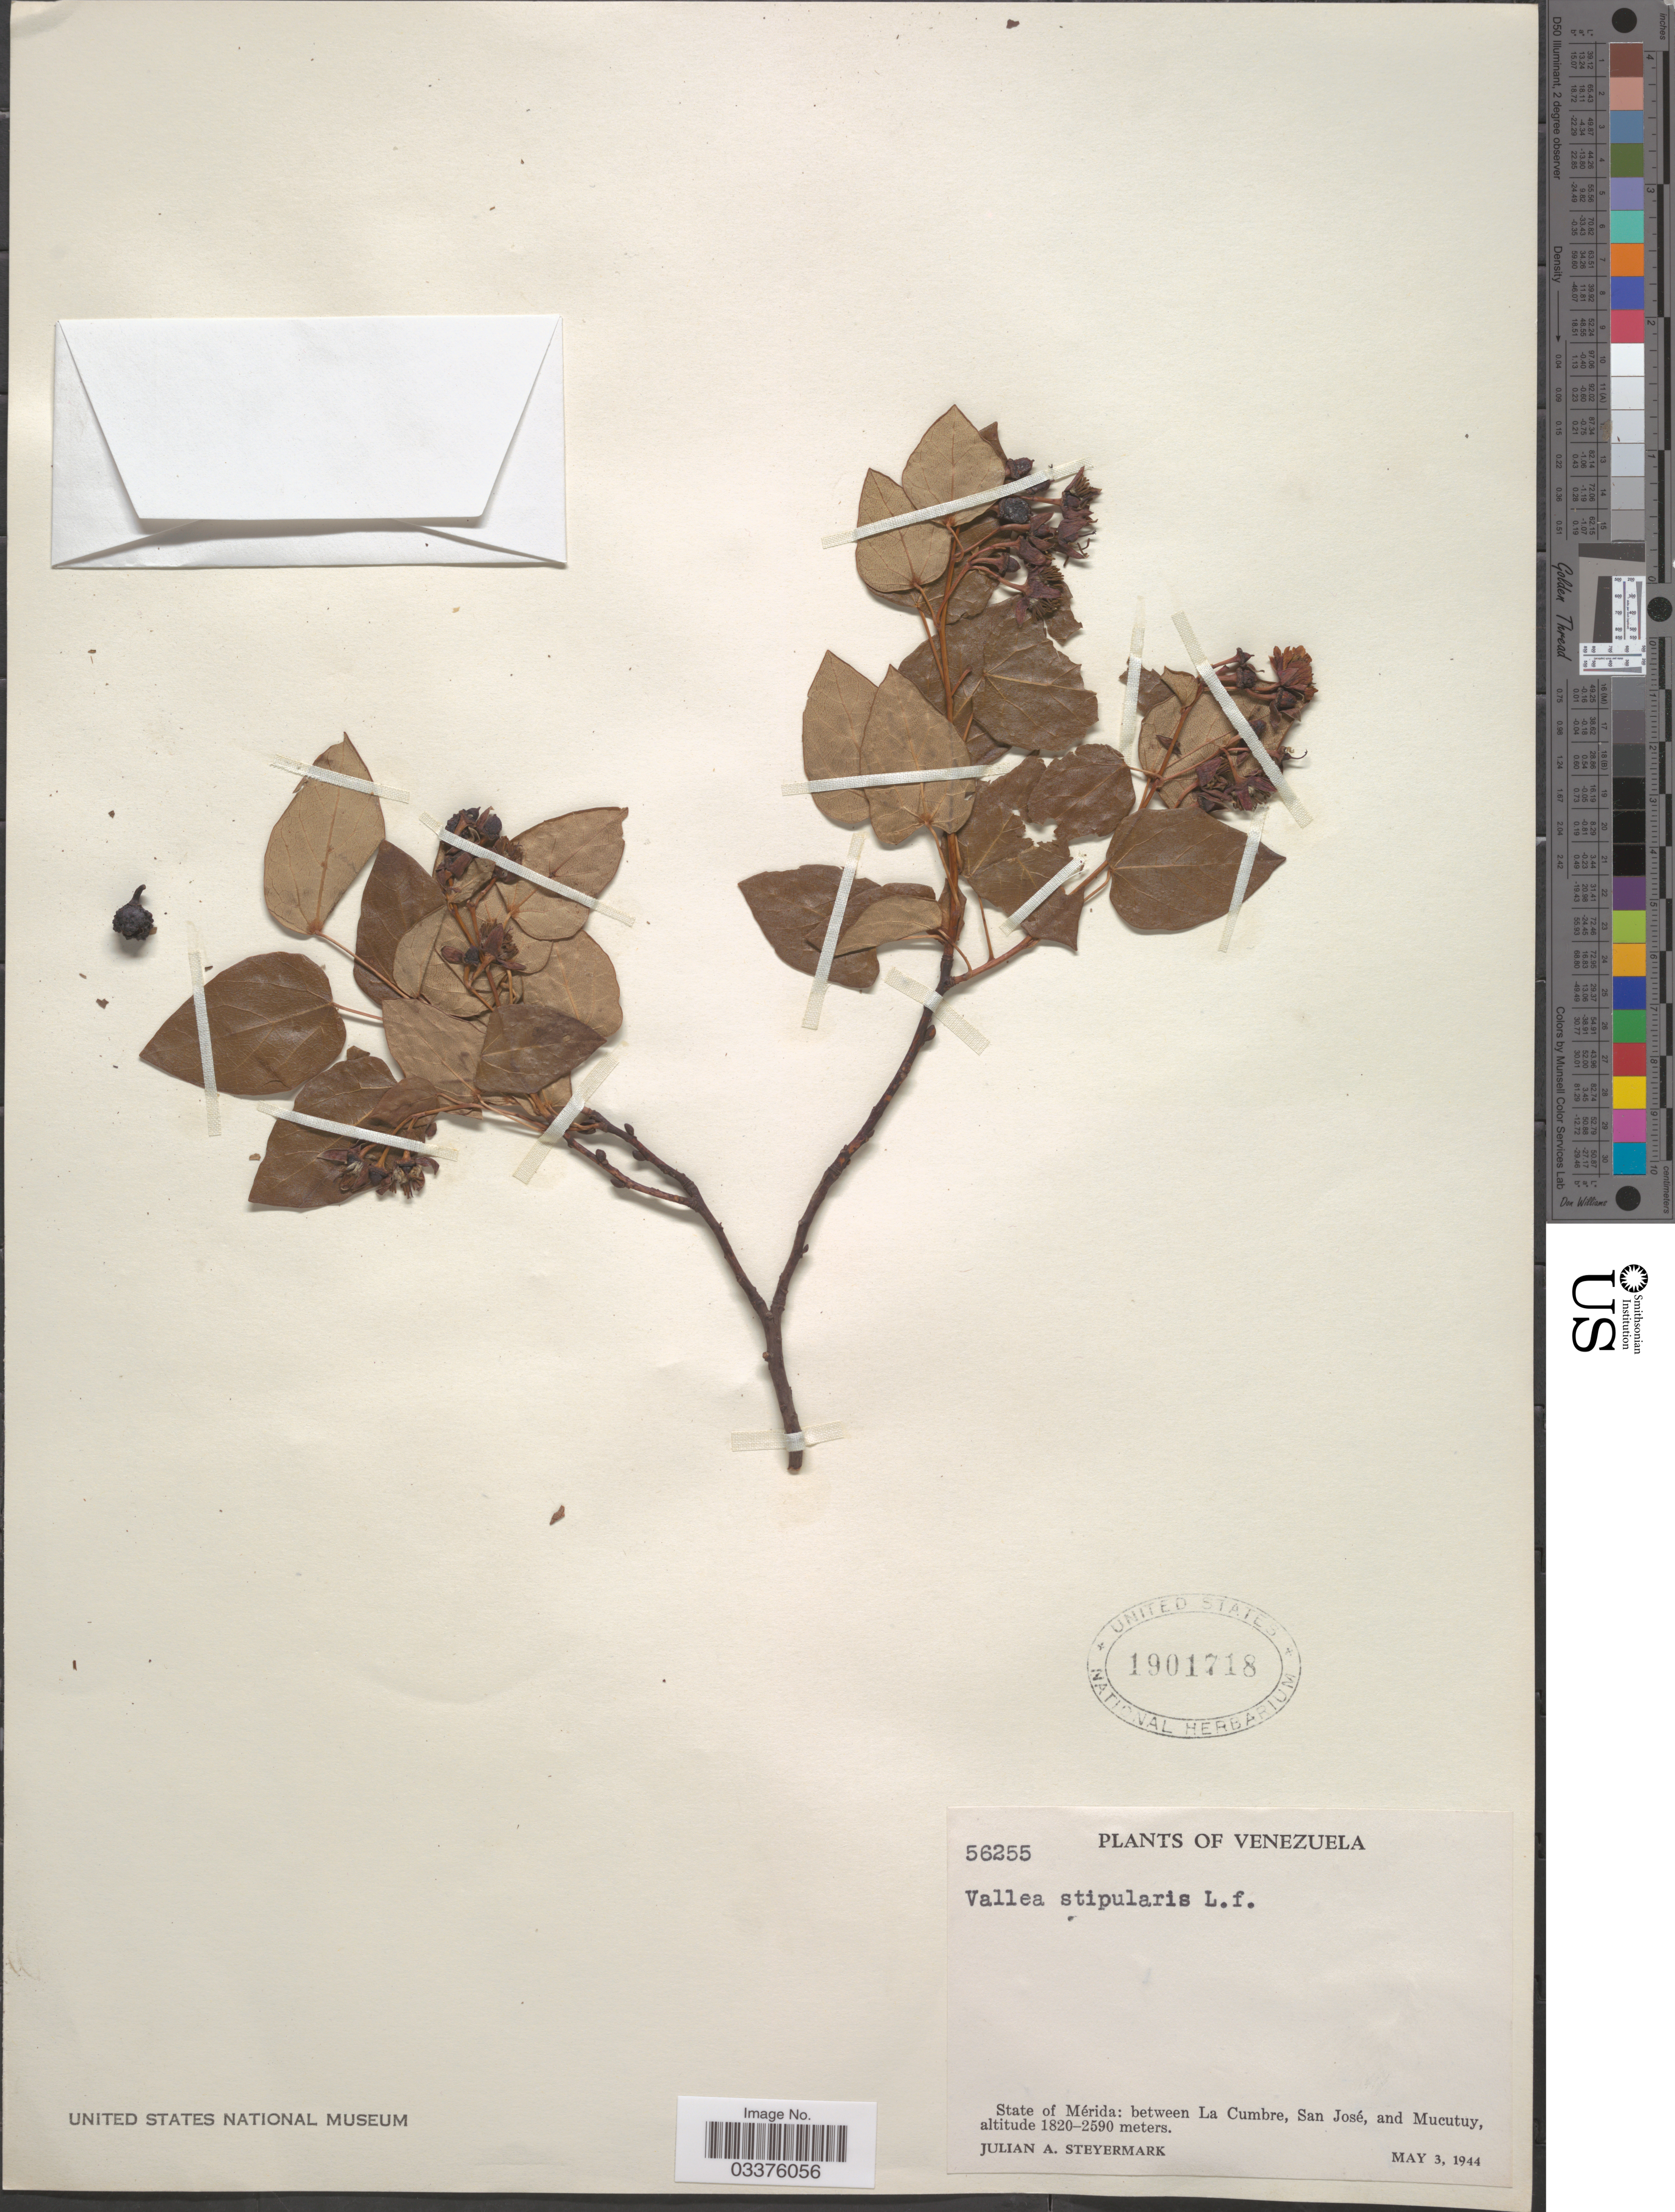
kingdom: Plantae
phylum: Tracheophyta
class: Magnoliopsida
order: Oxalidales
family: Elaeocarpaceae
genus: Vallea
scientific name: Vallea stipularis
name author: L. f.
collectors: J. Steyermark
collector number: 56255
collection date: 1944-05-03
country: Venezuela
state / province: Mérida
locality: Between La Cumbre, San José, and Mucutuy.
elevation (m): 1820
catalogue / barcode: US 1901718